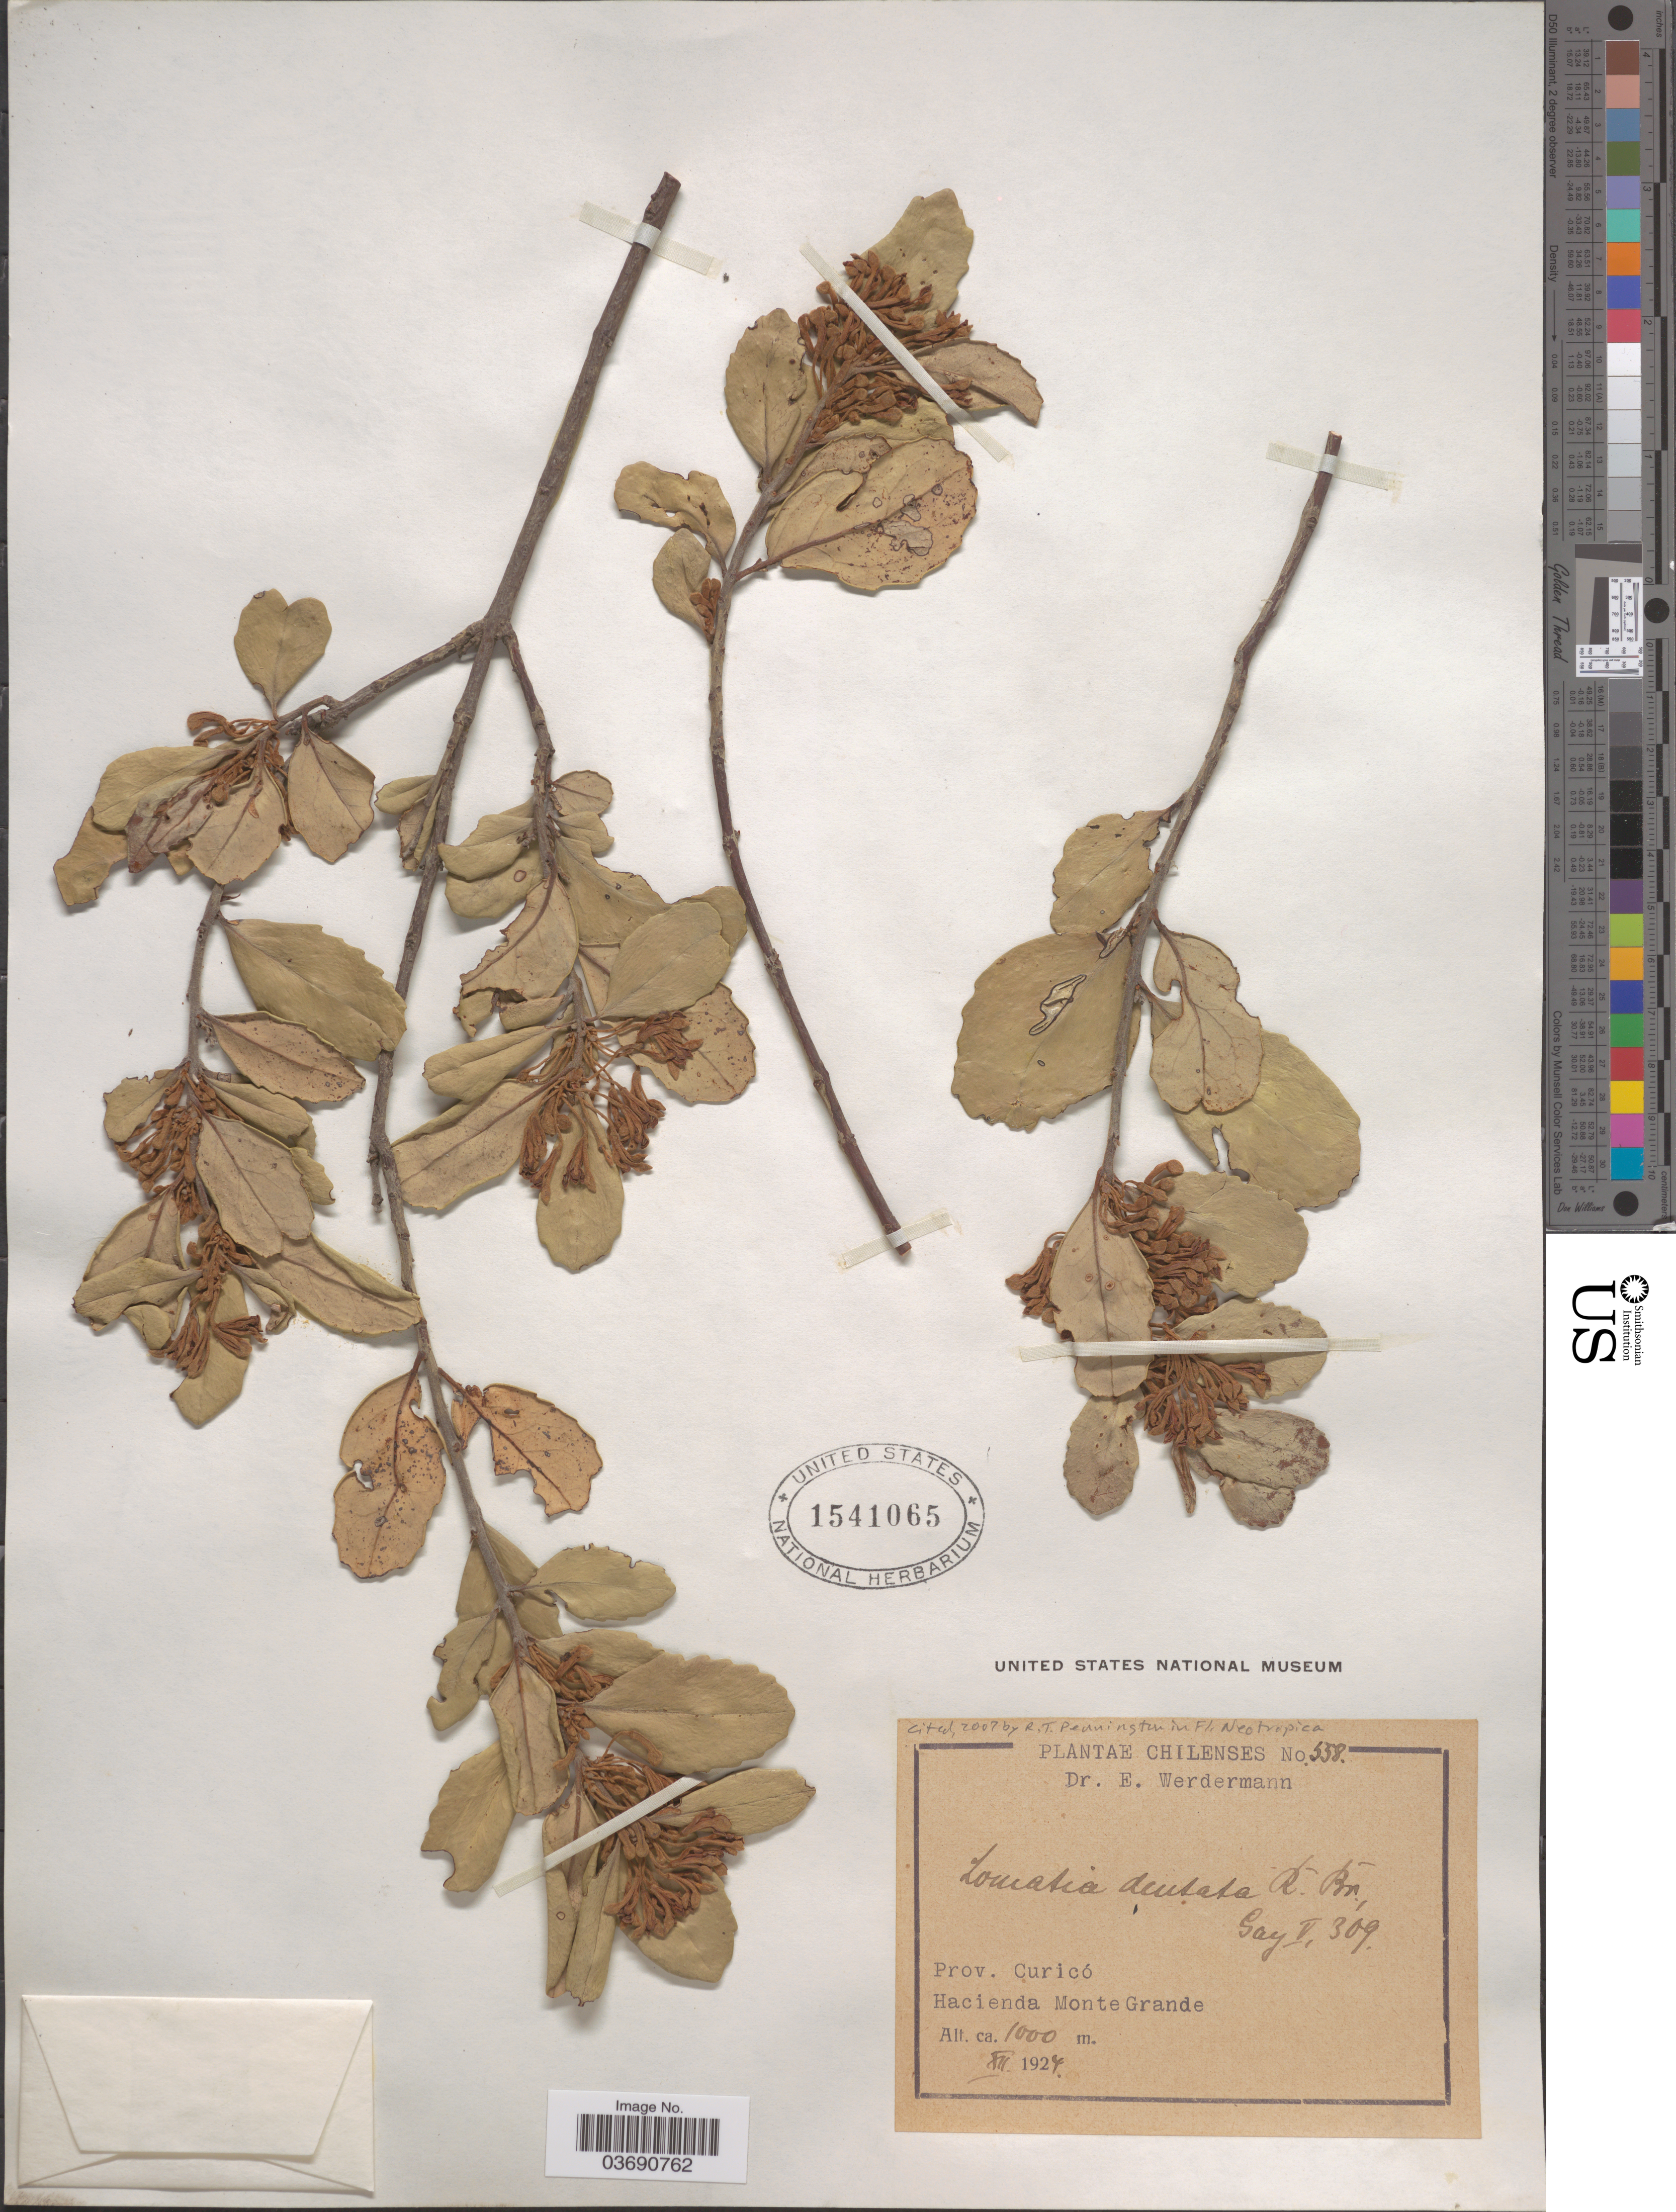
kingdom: Plantae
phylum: Tracheophyta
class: Magnoliopsida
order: Proteales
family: Proteaceae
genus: Lomatia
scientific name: Lomatia dentata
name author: R. Br.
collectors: E. Werdermann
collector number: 558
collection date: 1927-12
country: Chile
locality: Prov. Curicó. Hacienda Monte Grande.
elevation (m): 1000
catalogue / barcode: US 1541065